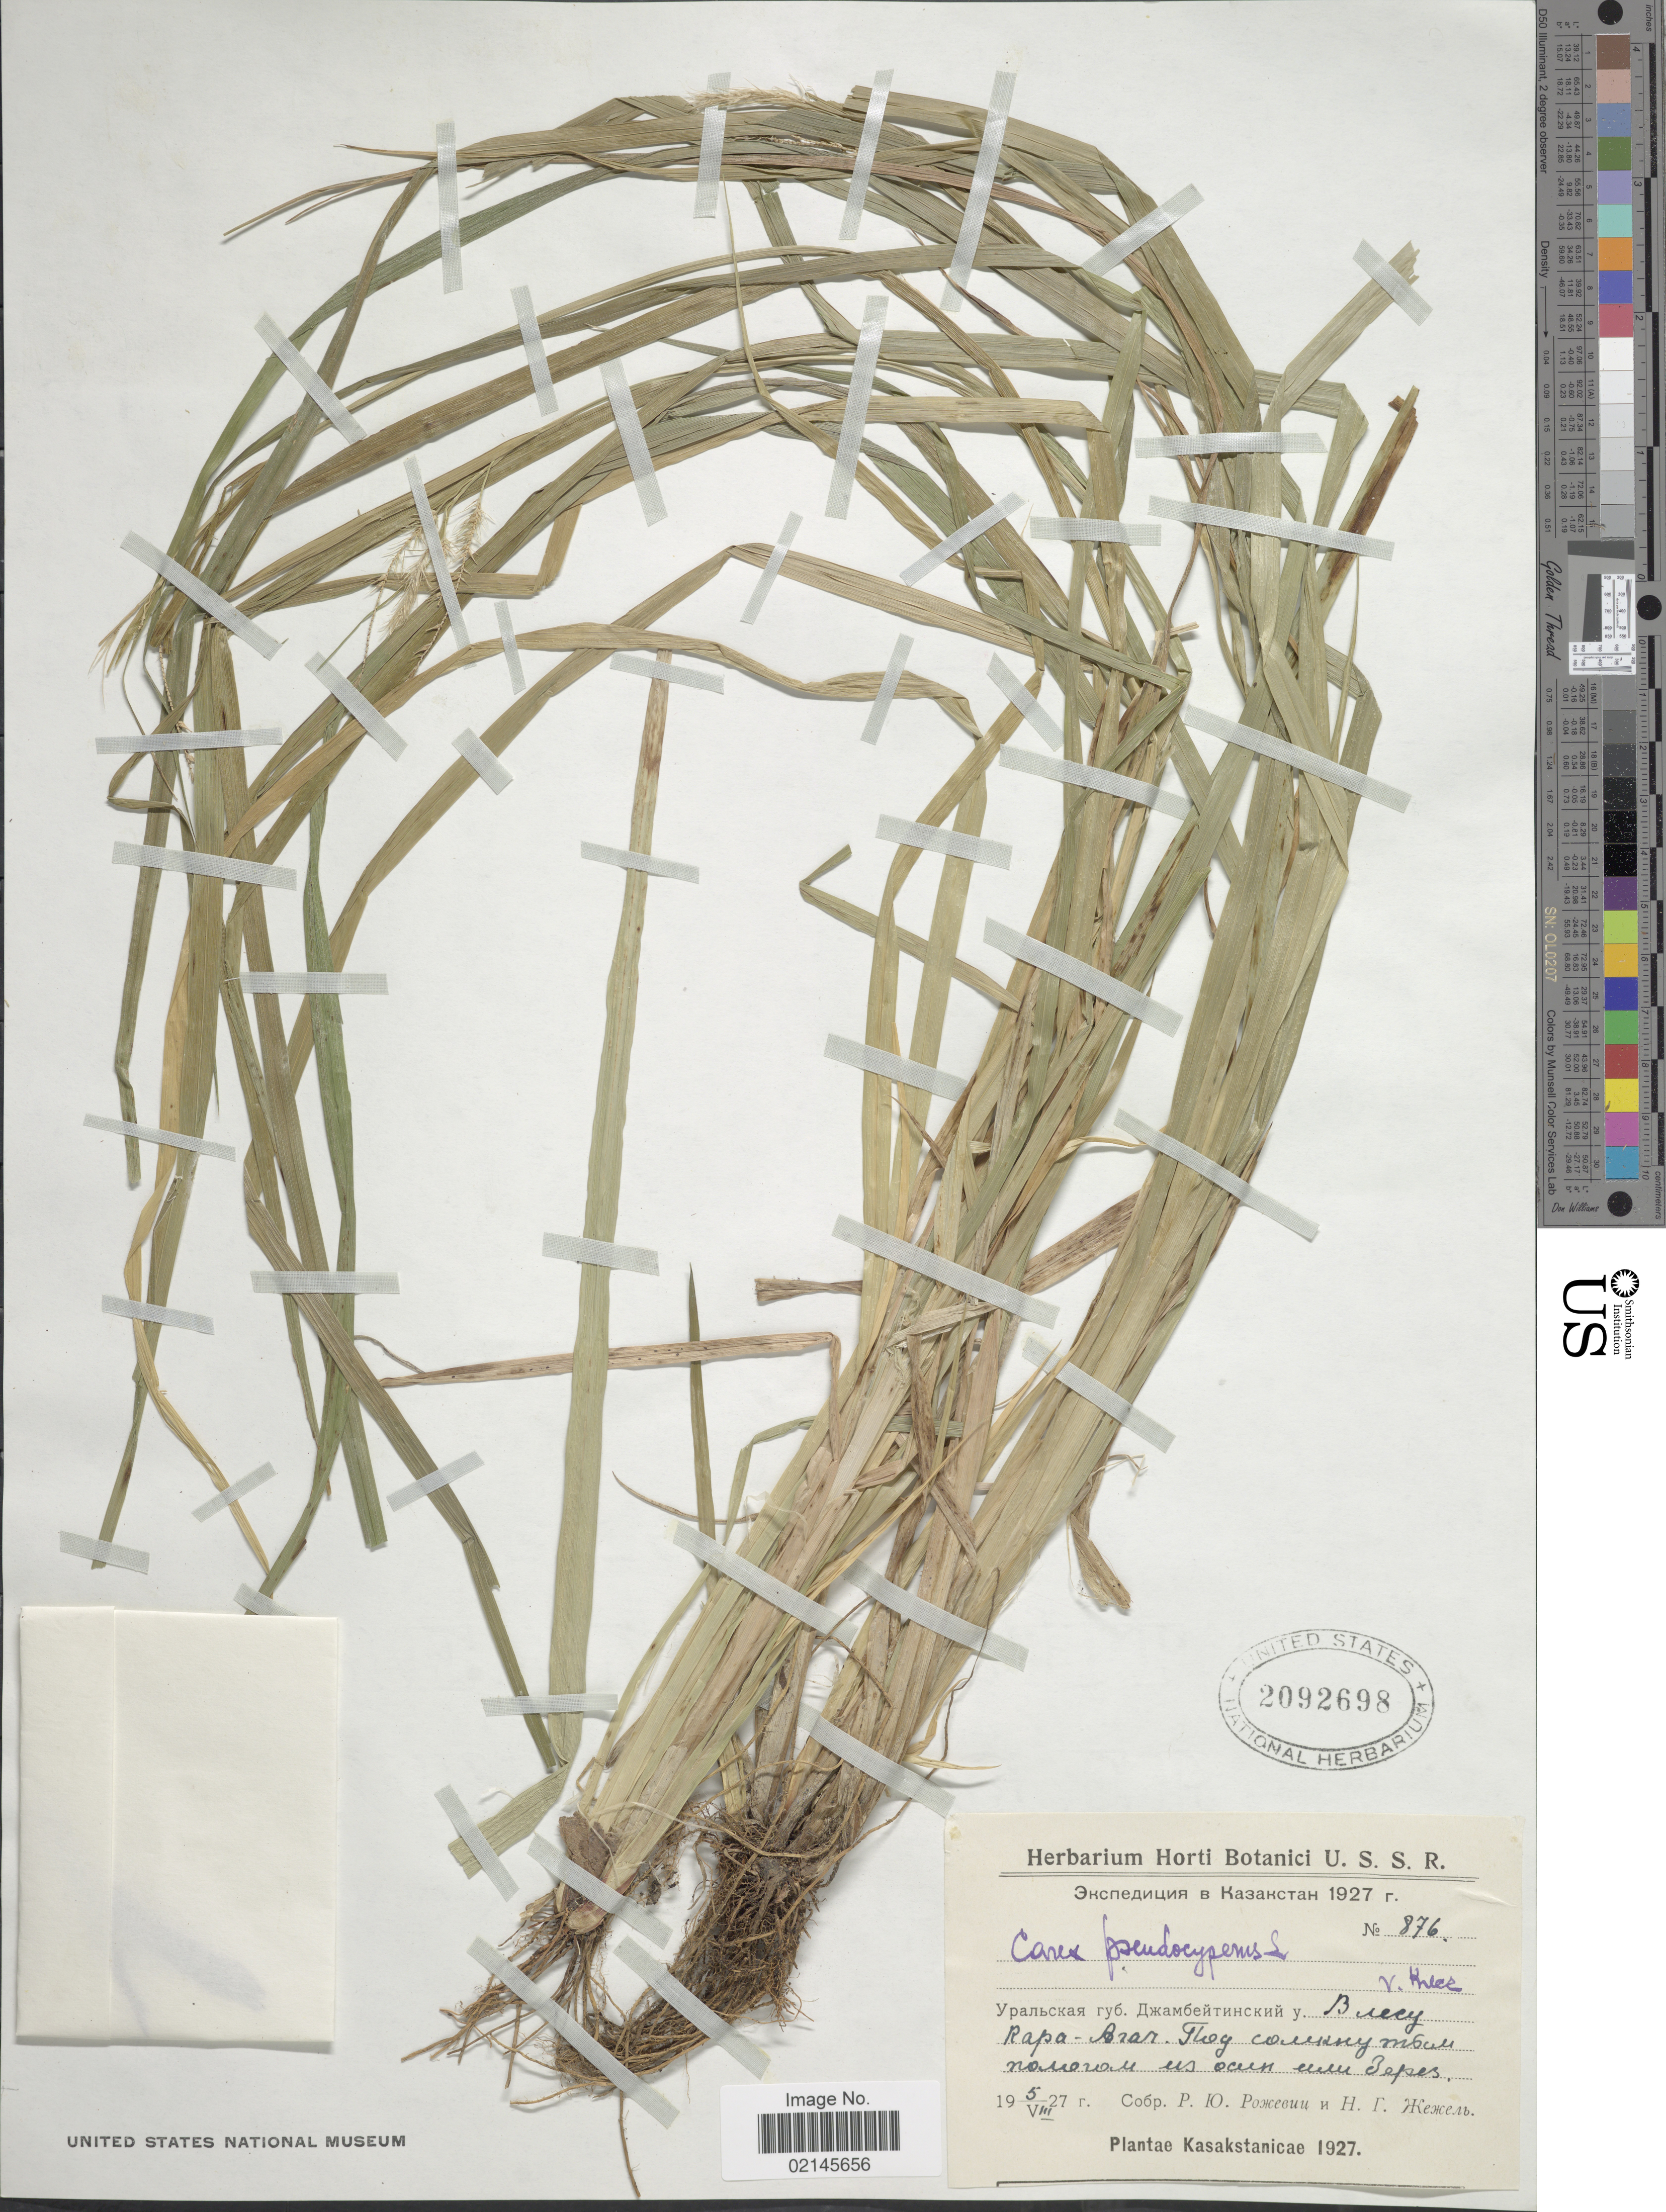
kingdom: Plantae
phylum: Tracheophyta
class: Liliopsida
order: Poales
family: Cyperaceae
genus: Carex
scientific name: Carex pseudocyperus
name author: L.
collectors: Collector illegible & Collector illegible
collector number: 876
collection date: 1927-08-05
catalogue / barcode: US 2092698